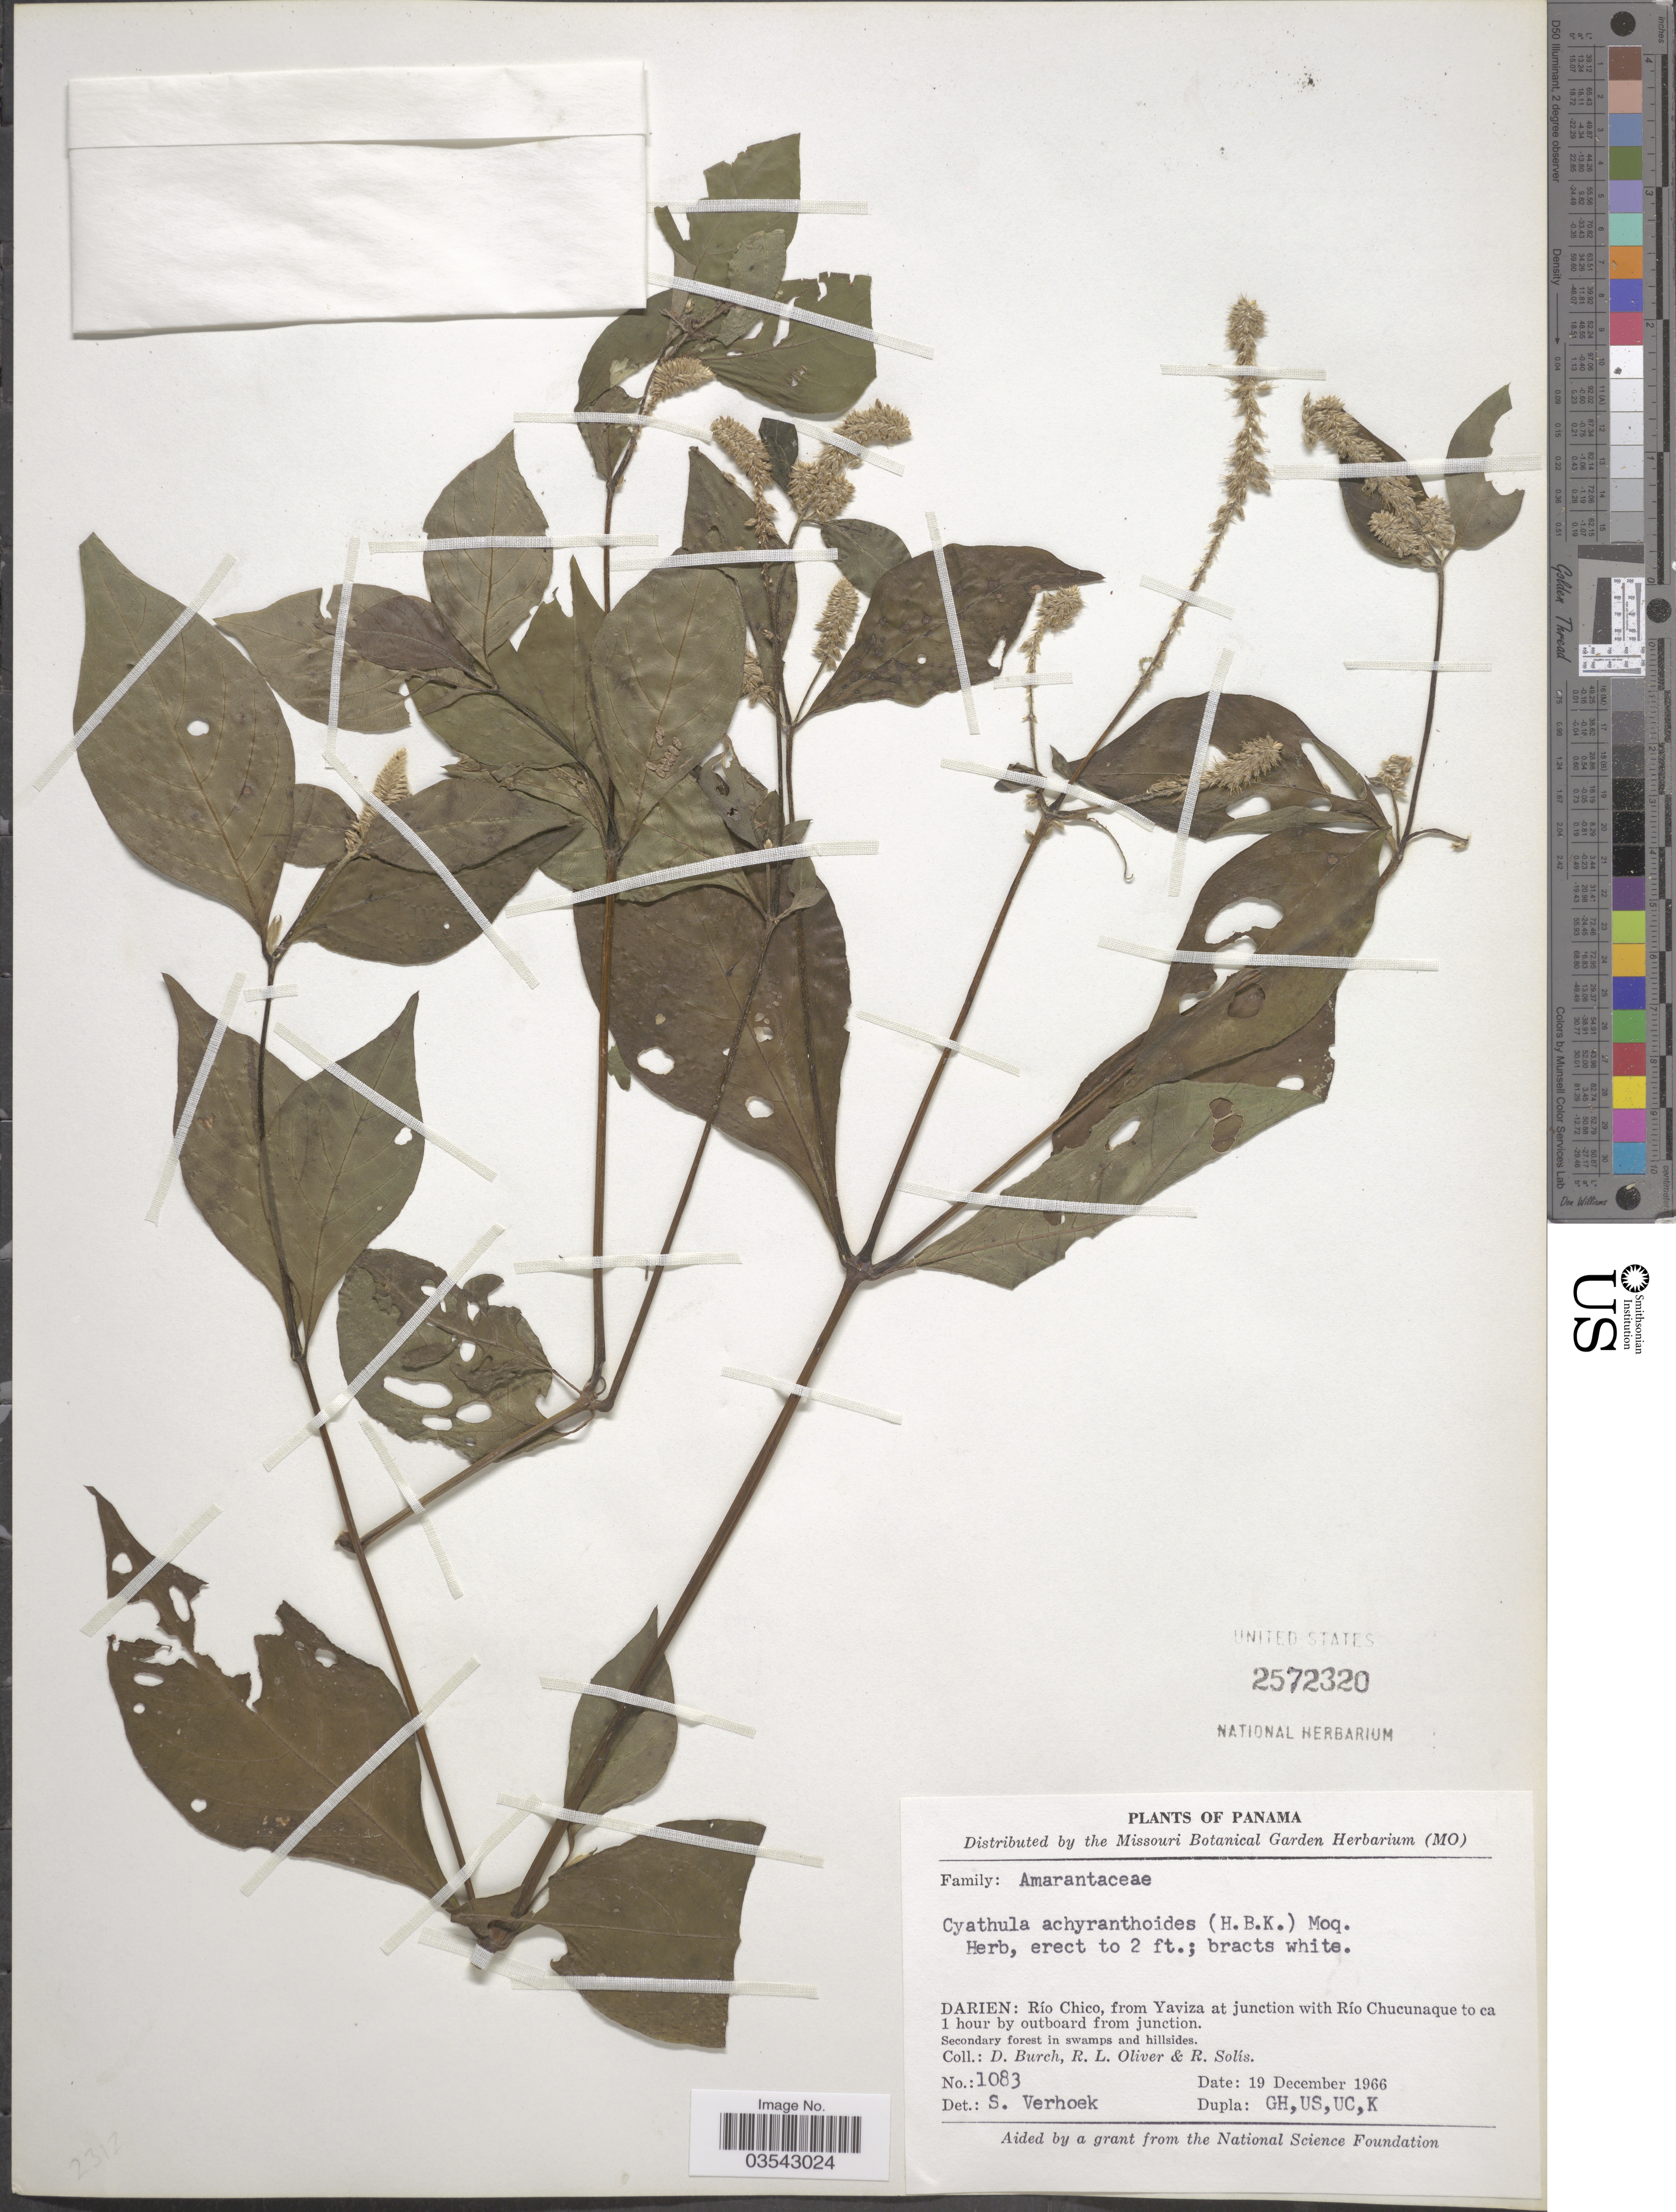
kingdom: Plantae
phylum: Tracheophyta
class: Magnoliopsida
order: Caryophyllales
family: Amaranthaceae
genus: Cyathula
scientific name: Cyathula achyranthoides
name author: (Kunth) Moq.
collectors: D. Burch, R. Oliver & R. Solis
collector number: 1083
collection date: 1966-12-19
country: Panama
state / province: Darién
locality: Río Chico, from Yaviza at junction with Río Chucunaque to ca 1 hour by outboard from junction.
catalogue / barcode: US 2572320